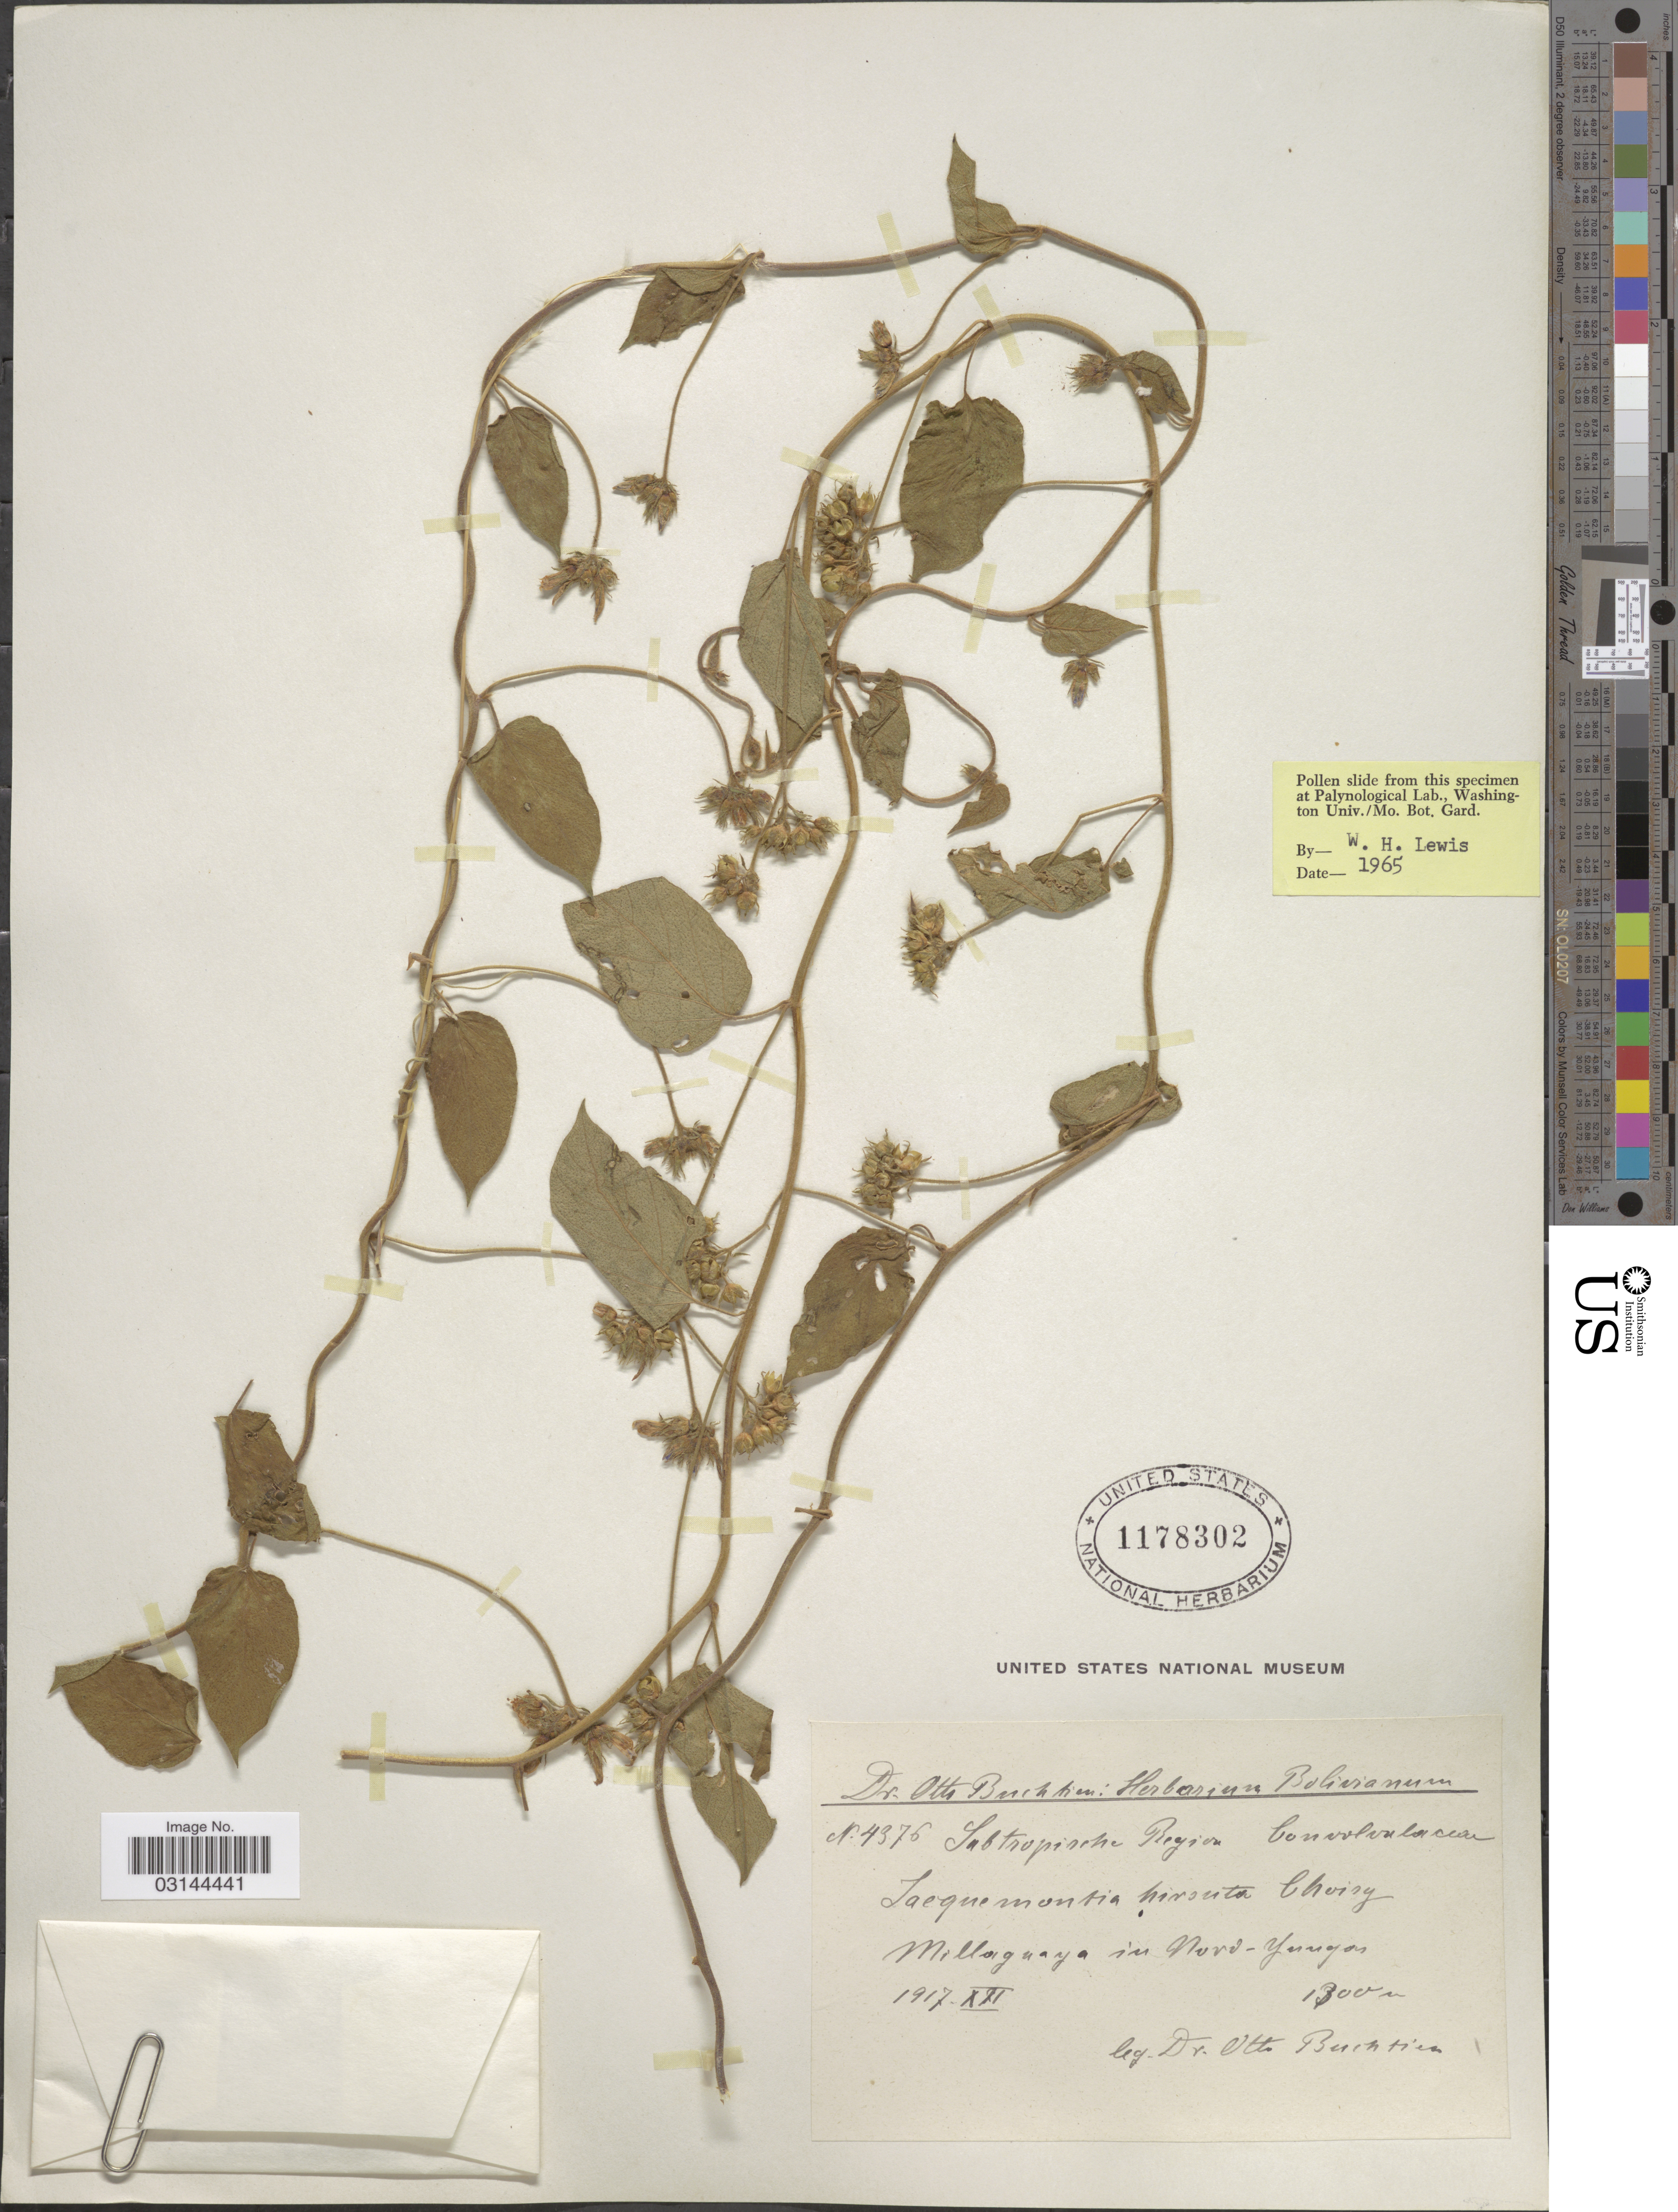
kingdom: Plantae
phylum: Tracheophyta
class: Magnoliopsida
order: Solanales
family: Convolvulaceae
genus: Jacquemontia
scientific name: Jacquemontia sphaerostigma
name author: (Cav.) Rusby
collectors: O. Buchtien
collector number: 4376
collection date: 1917-12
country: Bolivia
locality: Millaguaya in Nord-Yungas.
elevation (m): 1300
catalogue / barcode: US 1178302